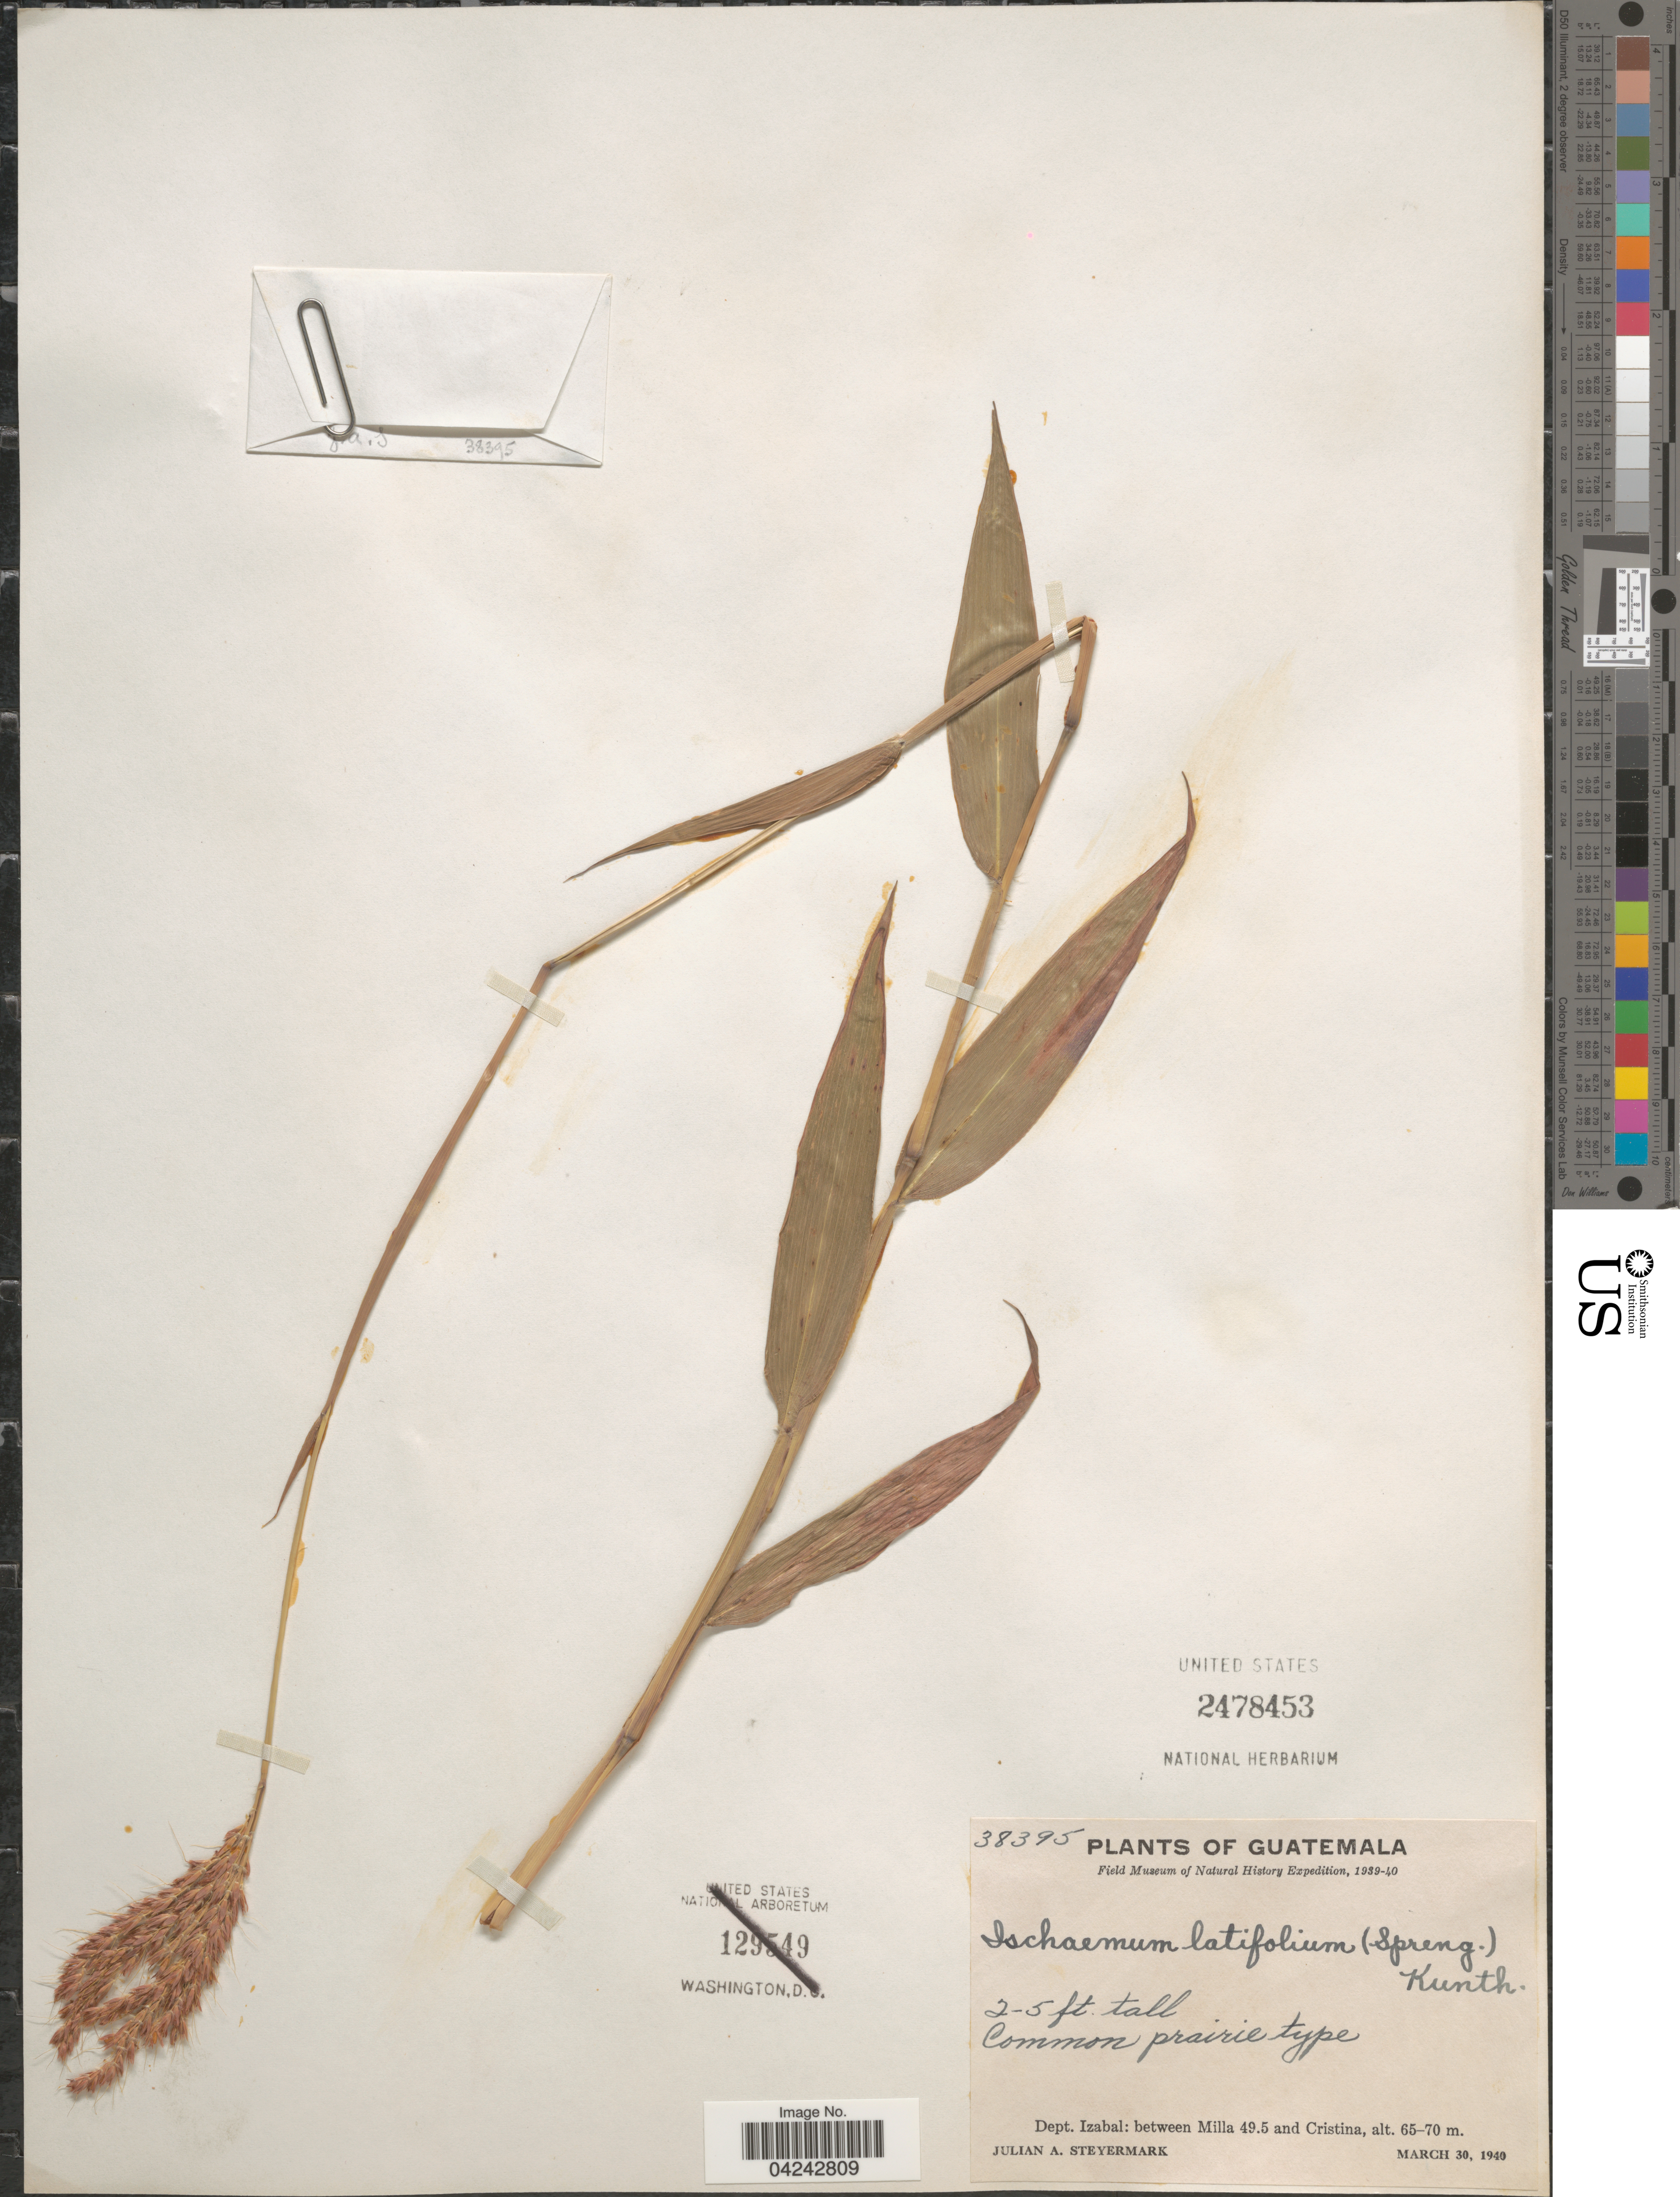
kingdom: Plantae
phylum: Tracheophyta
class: Liliopsida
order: Poales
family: Poaceae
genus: Ischaemum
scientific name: Ischaemum latifolium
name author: (Spreng.) Kunth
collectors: J. Steyermark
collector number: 38395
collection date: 1940-03-30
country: Guatemala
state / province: Izabal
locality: Field Museum of Natural History Expedition, 1939-40. Dept. Izabal: between Milla 49.5 and Cristina.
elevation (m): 65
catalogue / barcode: US 2478453